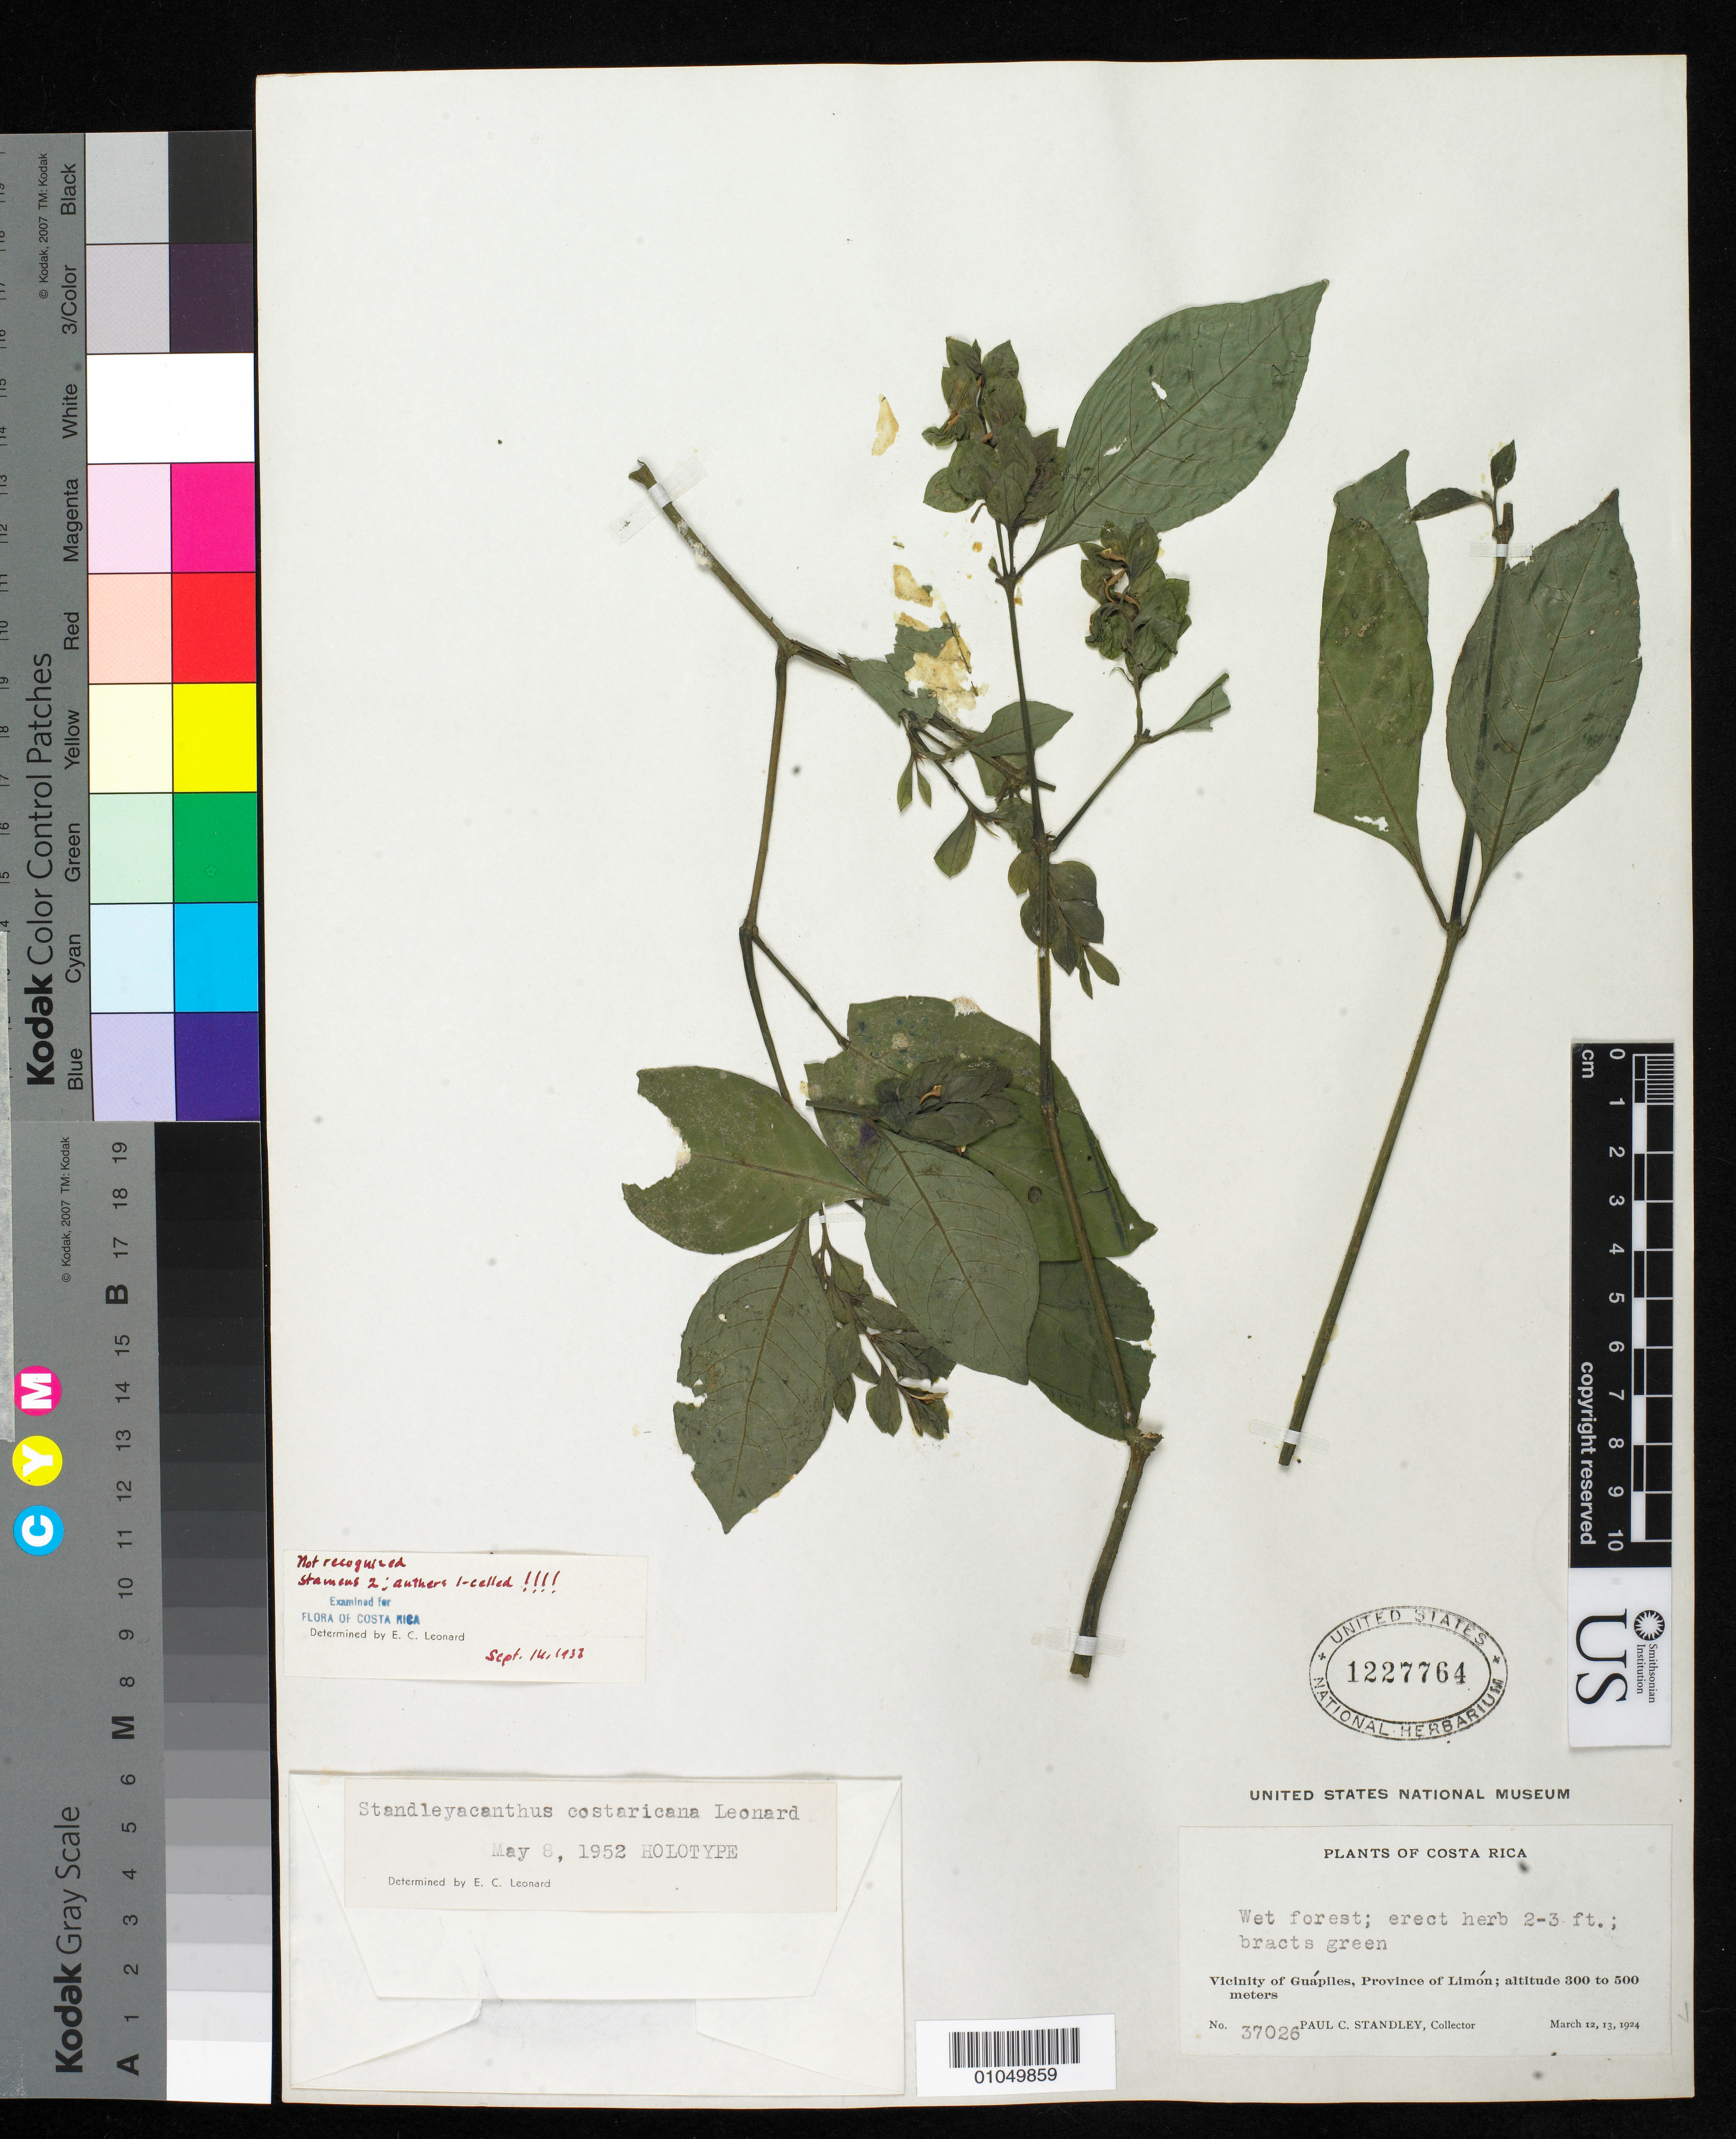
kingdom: Plantae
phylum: Tracheophyta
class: Magnoliopsida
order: Lamiales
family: Acanthaceae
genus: Standleyacanthus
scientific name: Standleyacanthus costaricanus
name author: Leonard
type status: Holotype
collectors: P. C. Standley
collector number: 37026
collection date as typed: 12 Mar 1924 and 13 Mar 1924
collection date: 1924-03-12,1924-03-13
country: Costa Rica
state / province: Limón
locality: Vicinity of Guápiles, Province of Limón.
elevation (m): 300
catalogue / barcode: US 1227764